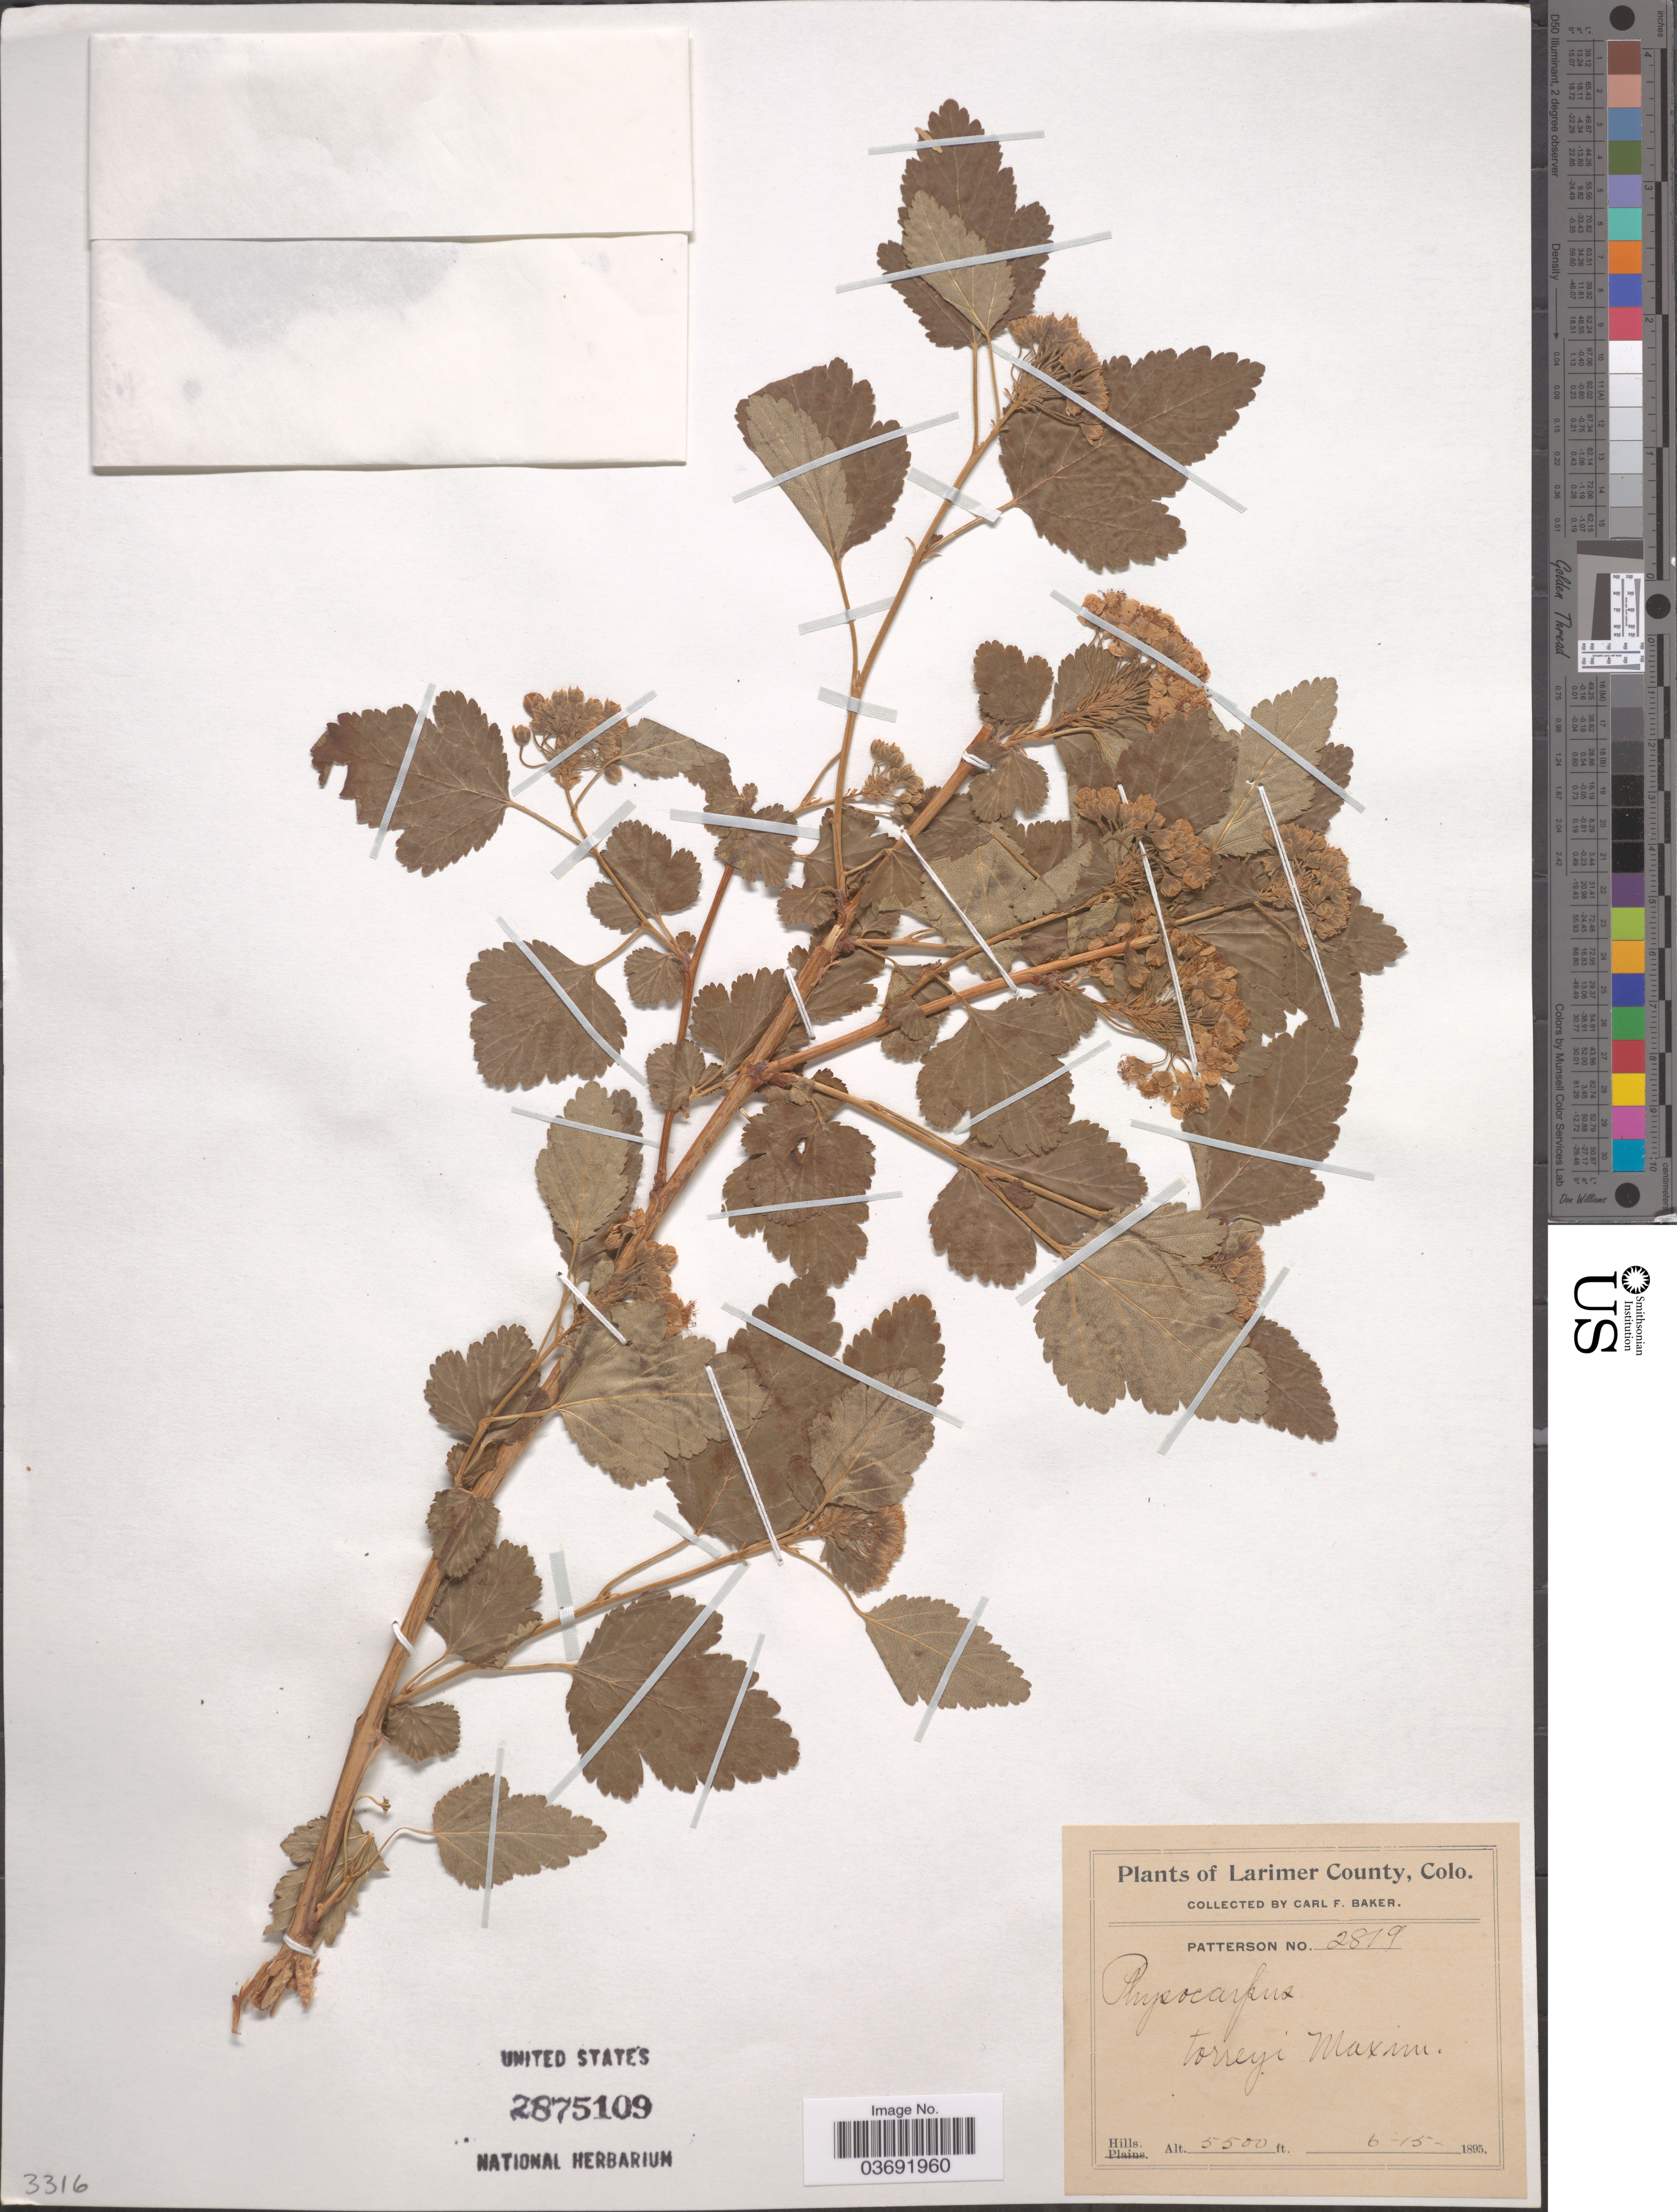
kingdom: Plantae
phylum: Tracheophyta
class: Magnoliopsida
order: Rosales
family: Rosaceae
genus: Physocarpus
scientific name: Physocarpus monogynus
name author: (Torr.) J.M. Coult.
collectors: C. F. Baker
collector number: Patterson 2819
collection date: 1895-06-15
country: United States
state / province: Colorado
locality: Larimer County, Colo.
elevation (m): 1676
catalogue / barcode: US 2875109